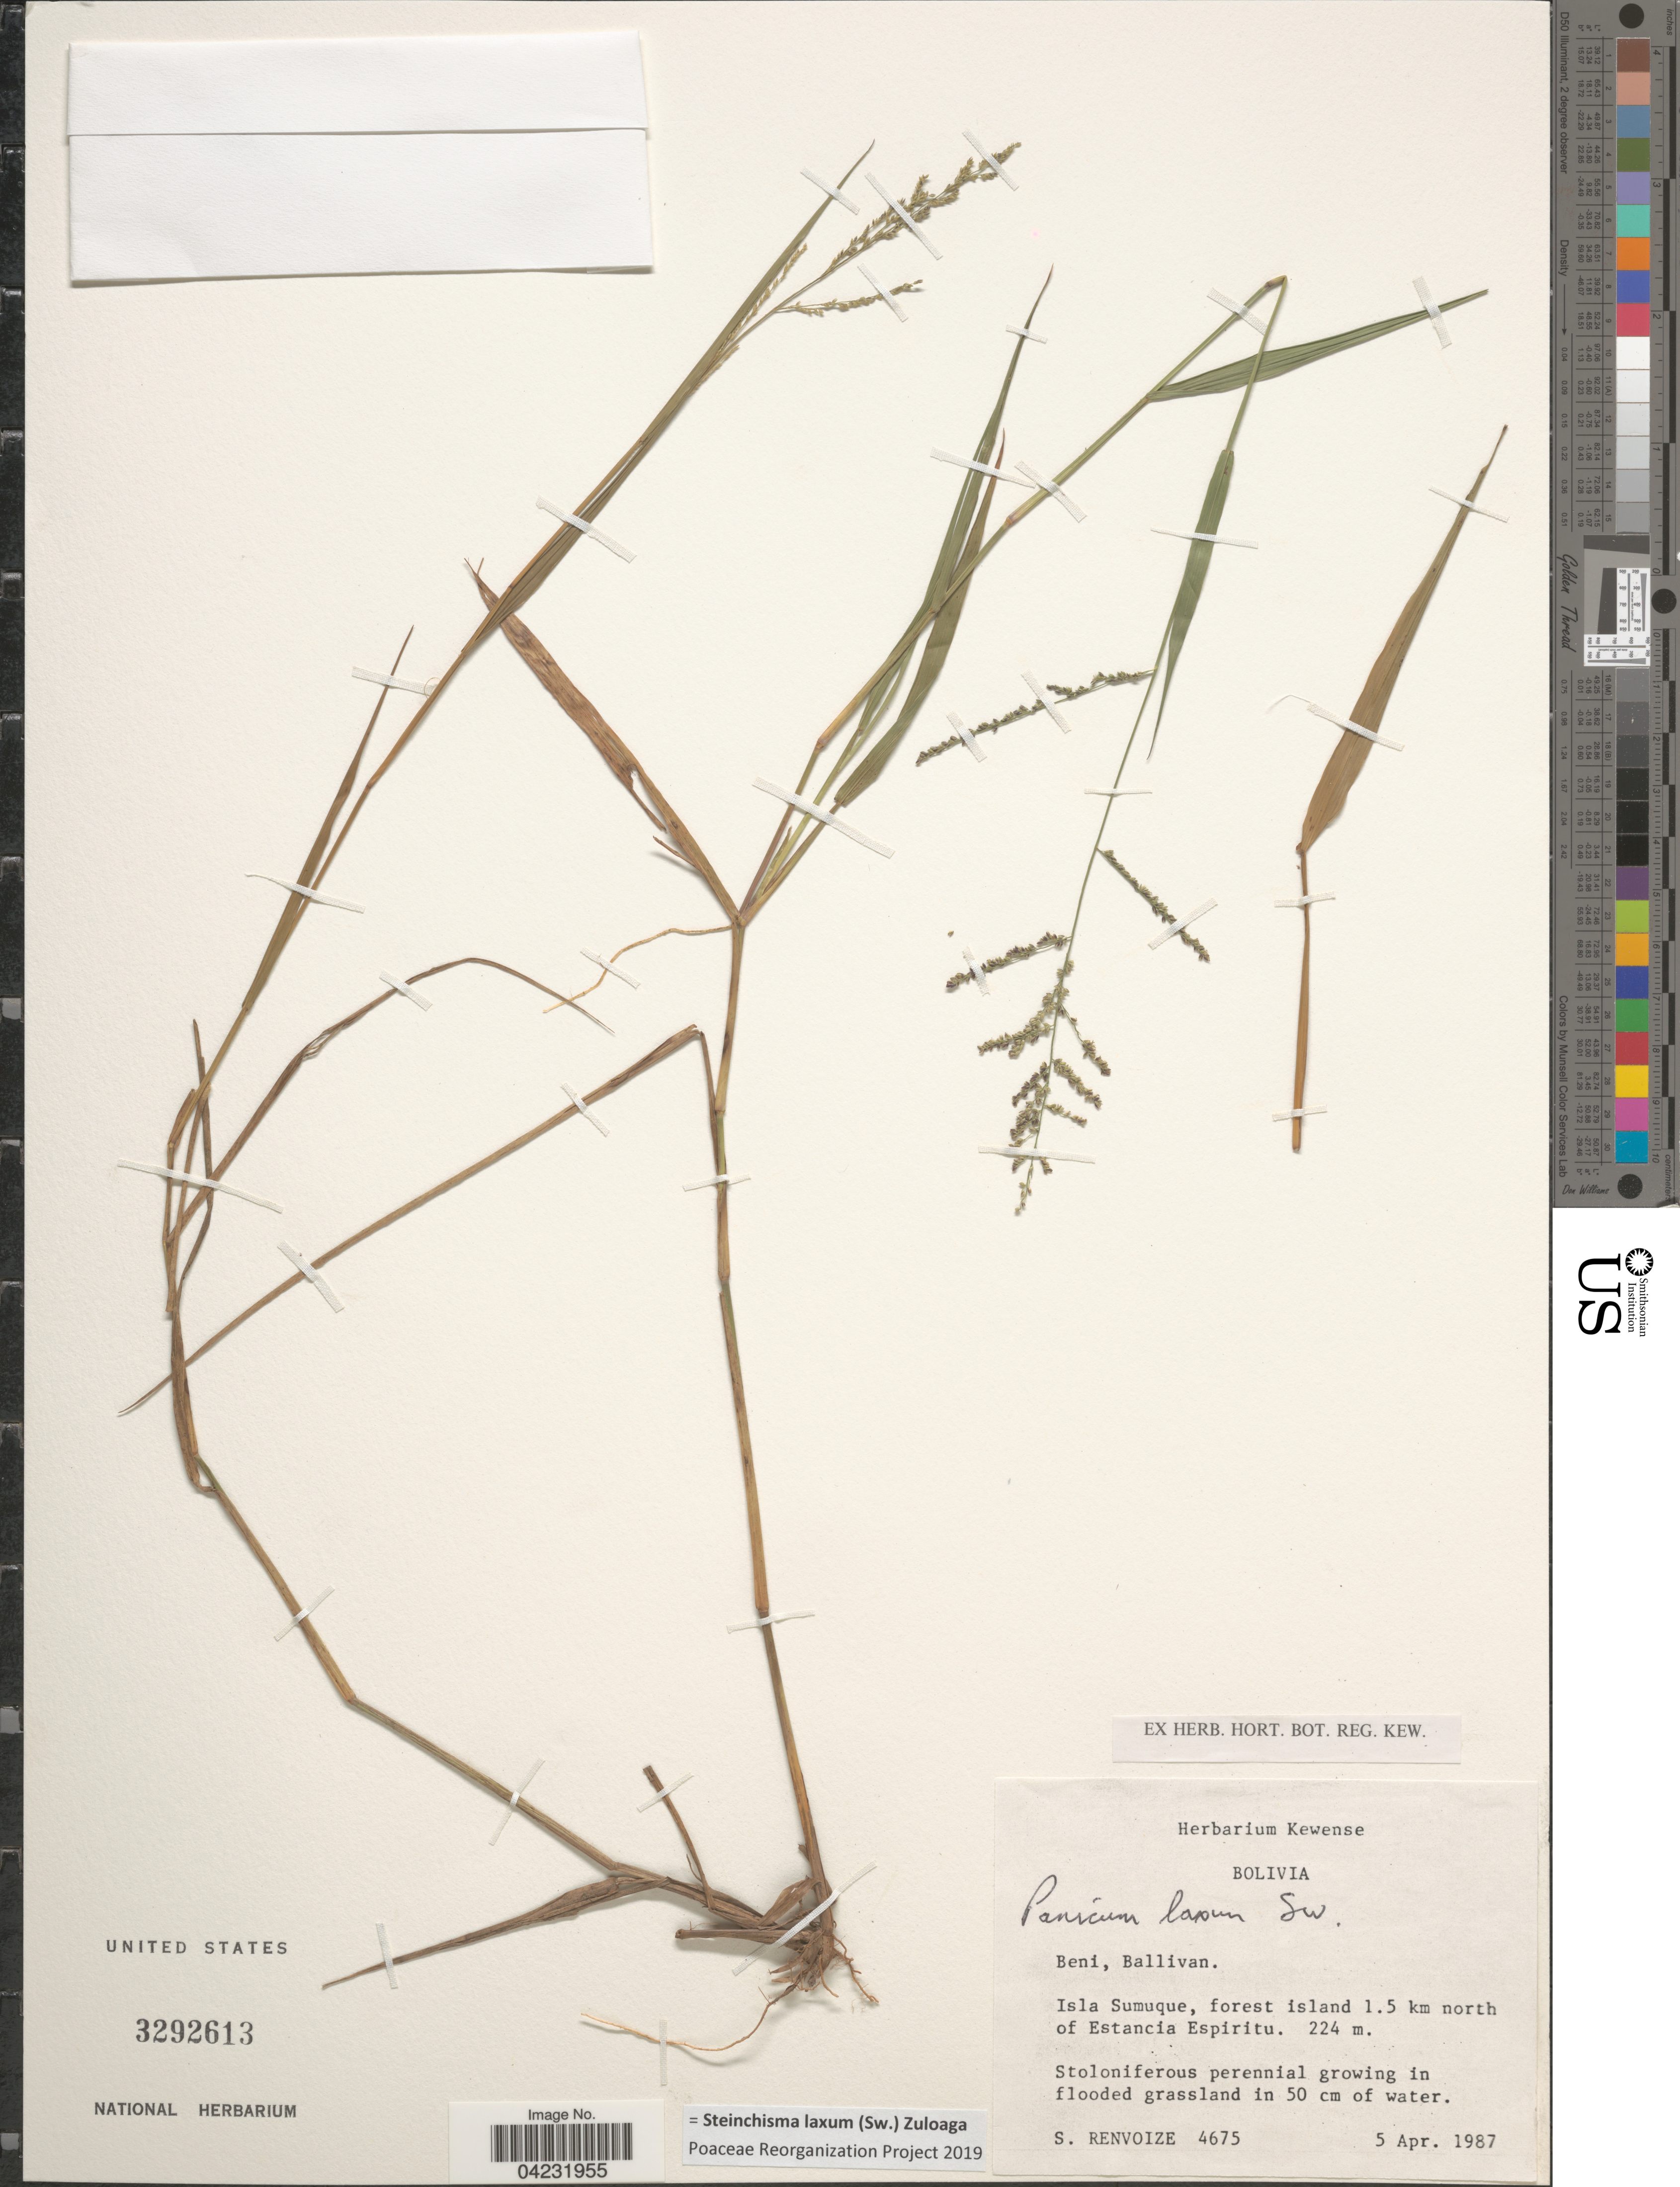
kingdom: Plantae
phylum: Tracheophyta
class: Liliopsida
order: Poales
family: Poaceae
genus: Steinchisma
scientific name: Steinchisma laxum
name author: (Sw.) Zuloaga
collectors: S. A. Renvoize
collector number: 4675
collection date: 1987-04-05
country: Bolivia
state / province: Beni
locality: Ballivan. Isla Sumuque, forest island 1.5 km north of Estancia Espiritu.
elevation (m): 224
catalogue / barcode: US 3292613